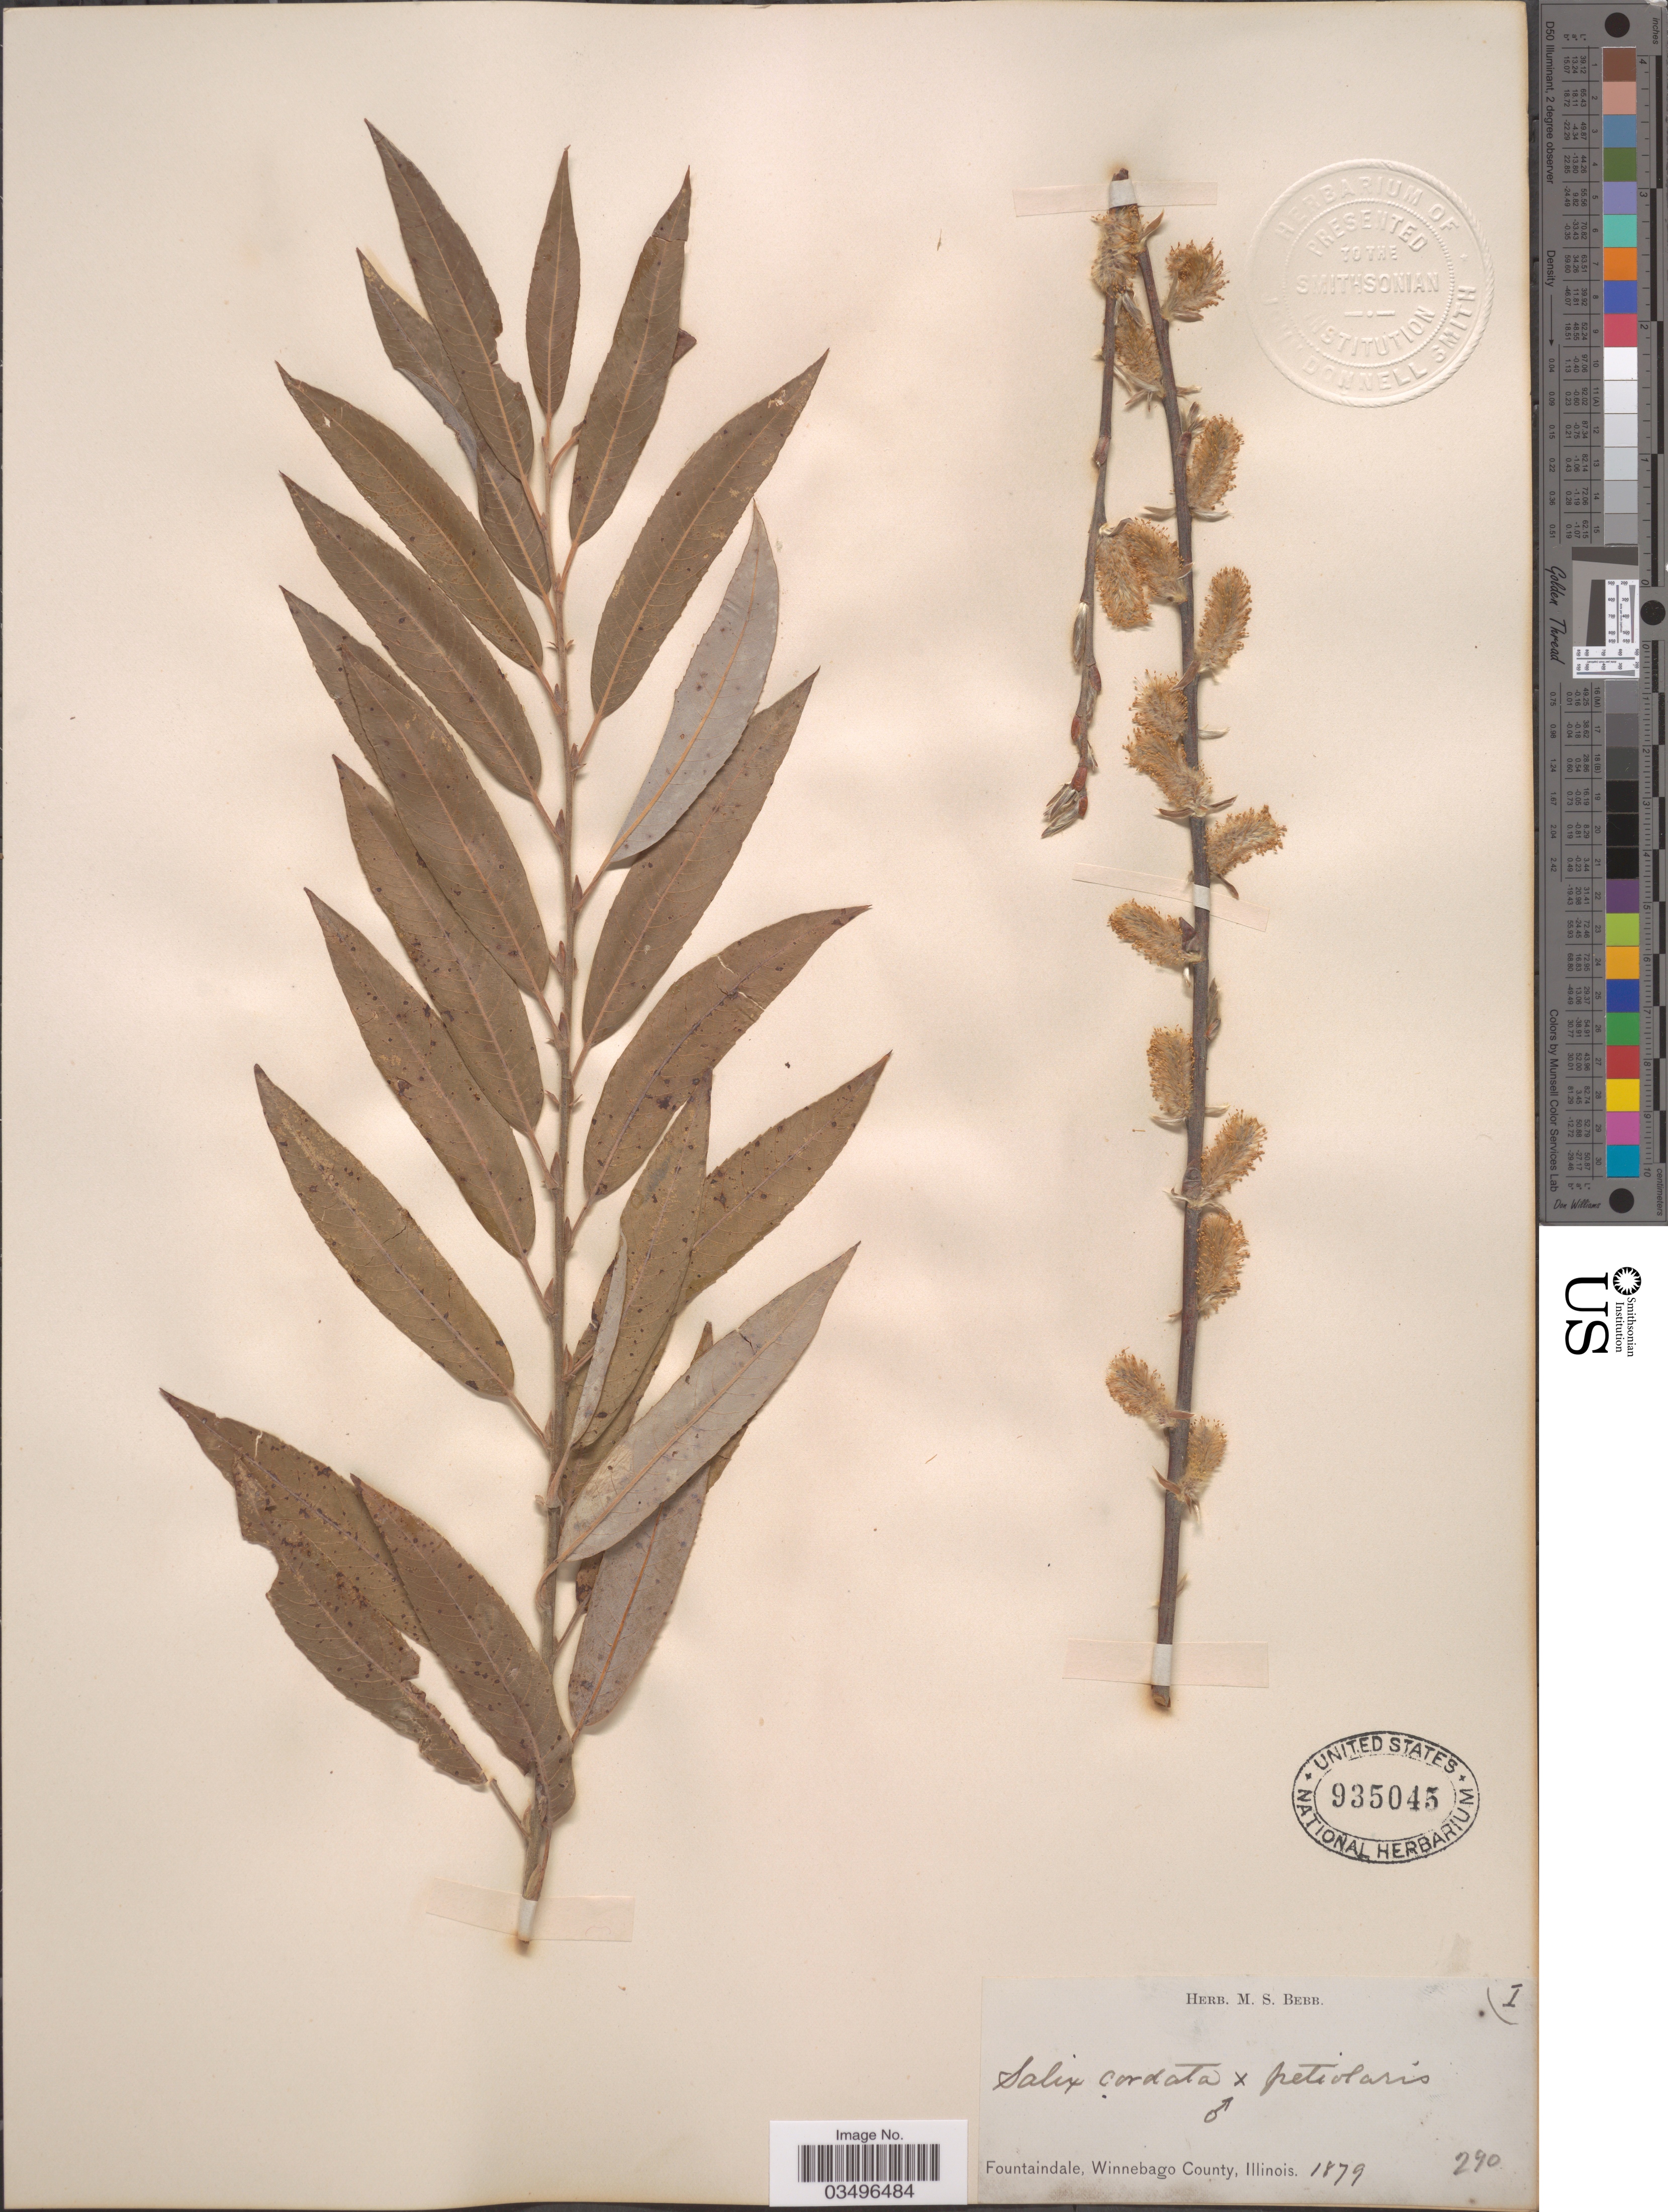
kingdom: Plantae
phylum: Tracheophyta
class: Magnoliopsida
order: Malpighiales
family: Salicaceae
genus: Salix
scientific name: Salix cordata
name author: Michx.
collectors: ex Herb. M. S. Bebb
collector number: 290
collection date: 1879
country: United States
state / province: Illinois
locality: Fountaindale, Winnebago County.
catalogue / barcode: US 935045